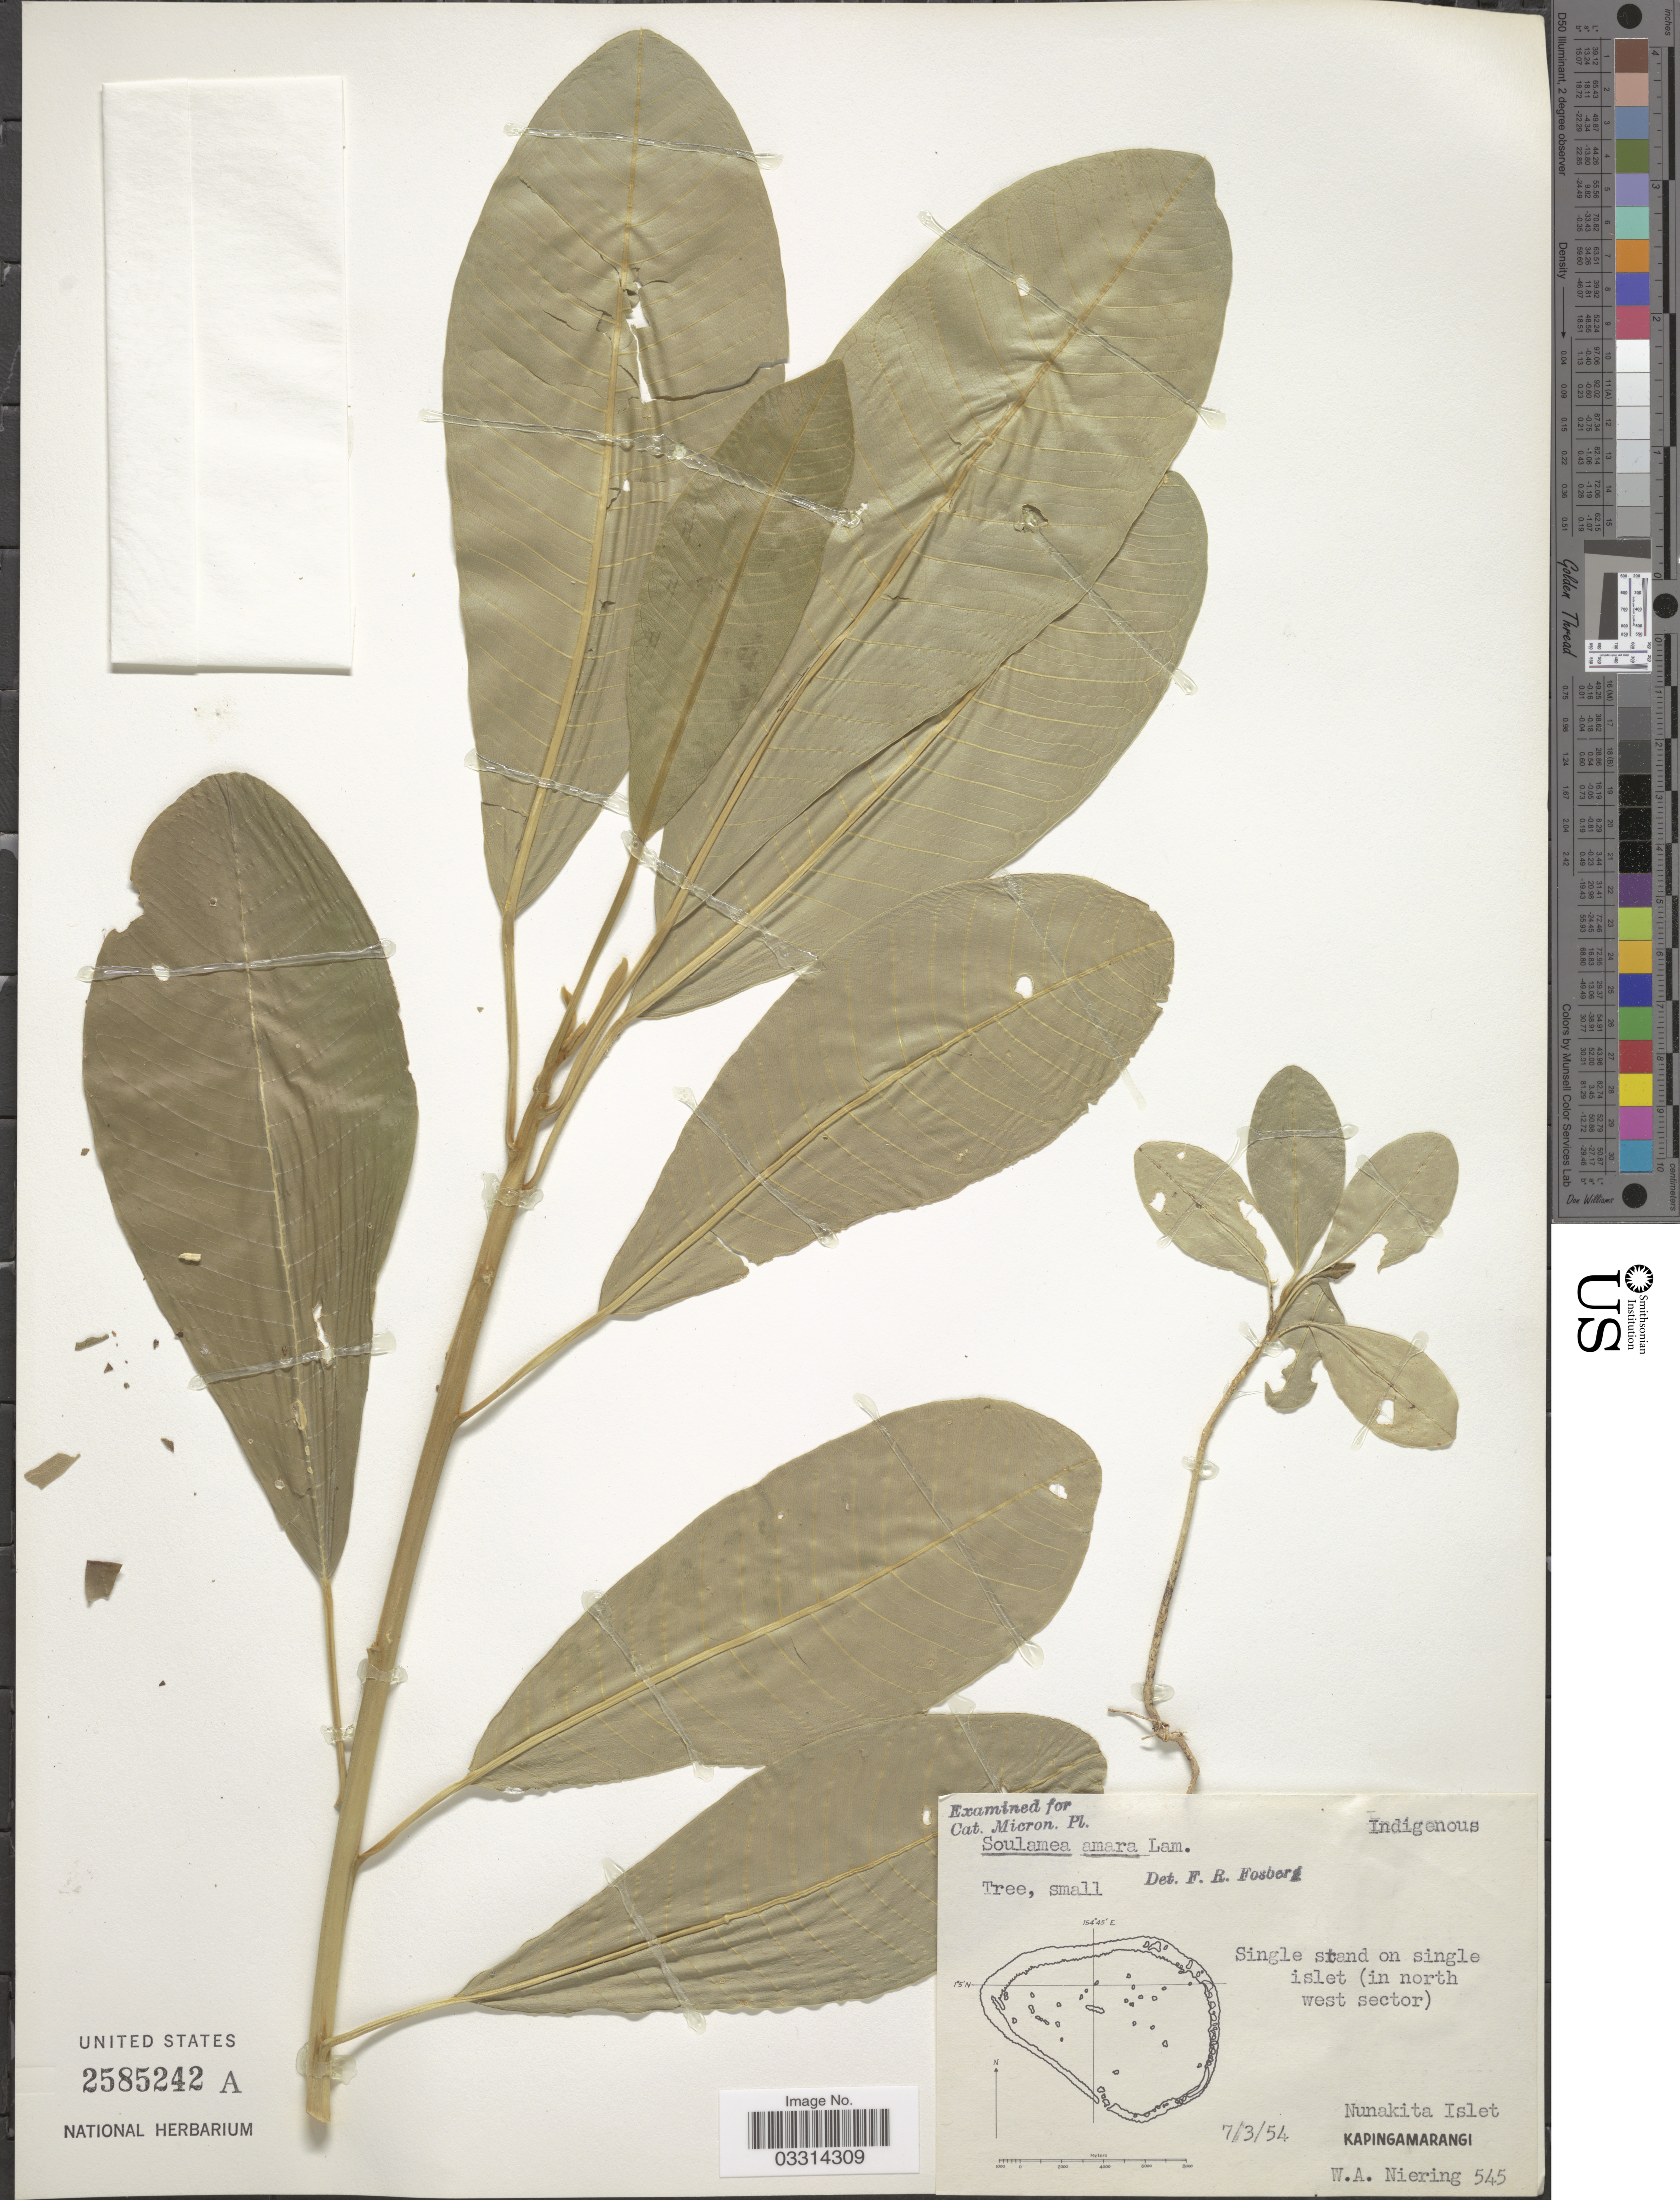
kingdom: Plantae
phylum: Tracheophyta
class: Magnoliopsida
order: Sapindales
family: Simaroubaceae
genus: Soulamea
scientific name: Soulamea amara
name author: Lam.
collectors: W. Niering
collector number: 545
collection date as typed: Transcribed d/m/y: 7/3/54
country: Micronesia, Federated States of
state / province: Pohnpei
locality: On single islet (in north west sector). Nunakita Islet. Kapingamarangi.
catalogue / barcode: US 2585242A